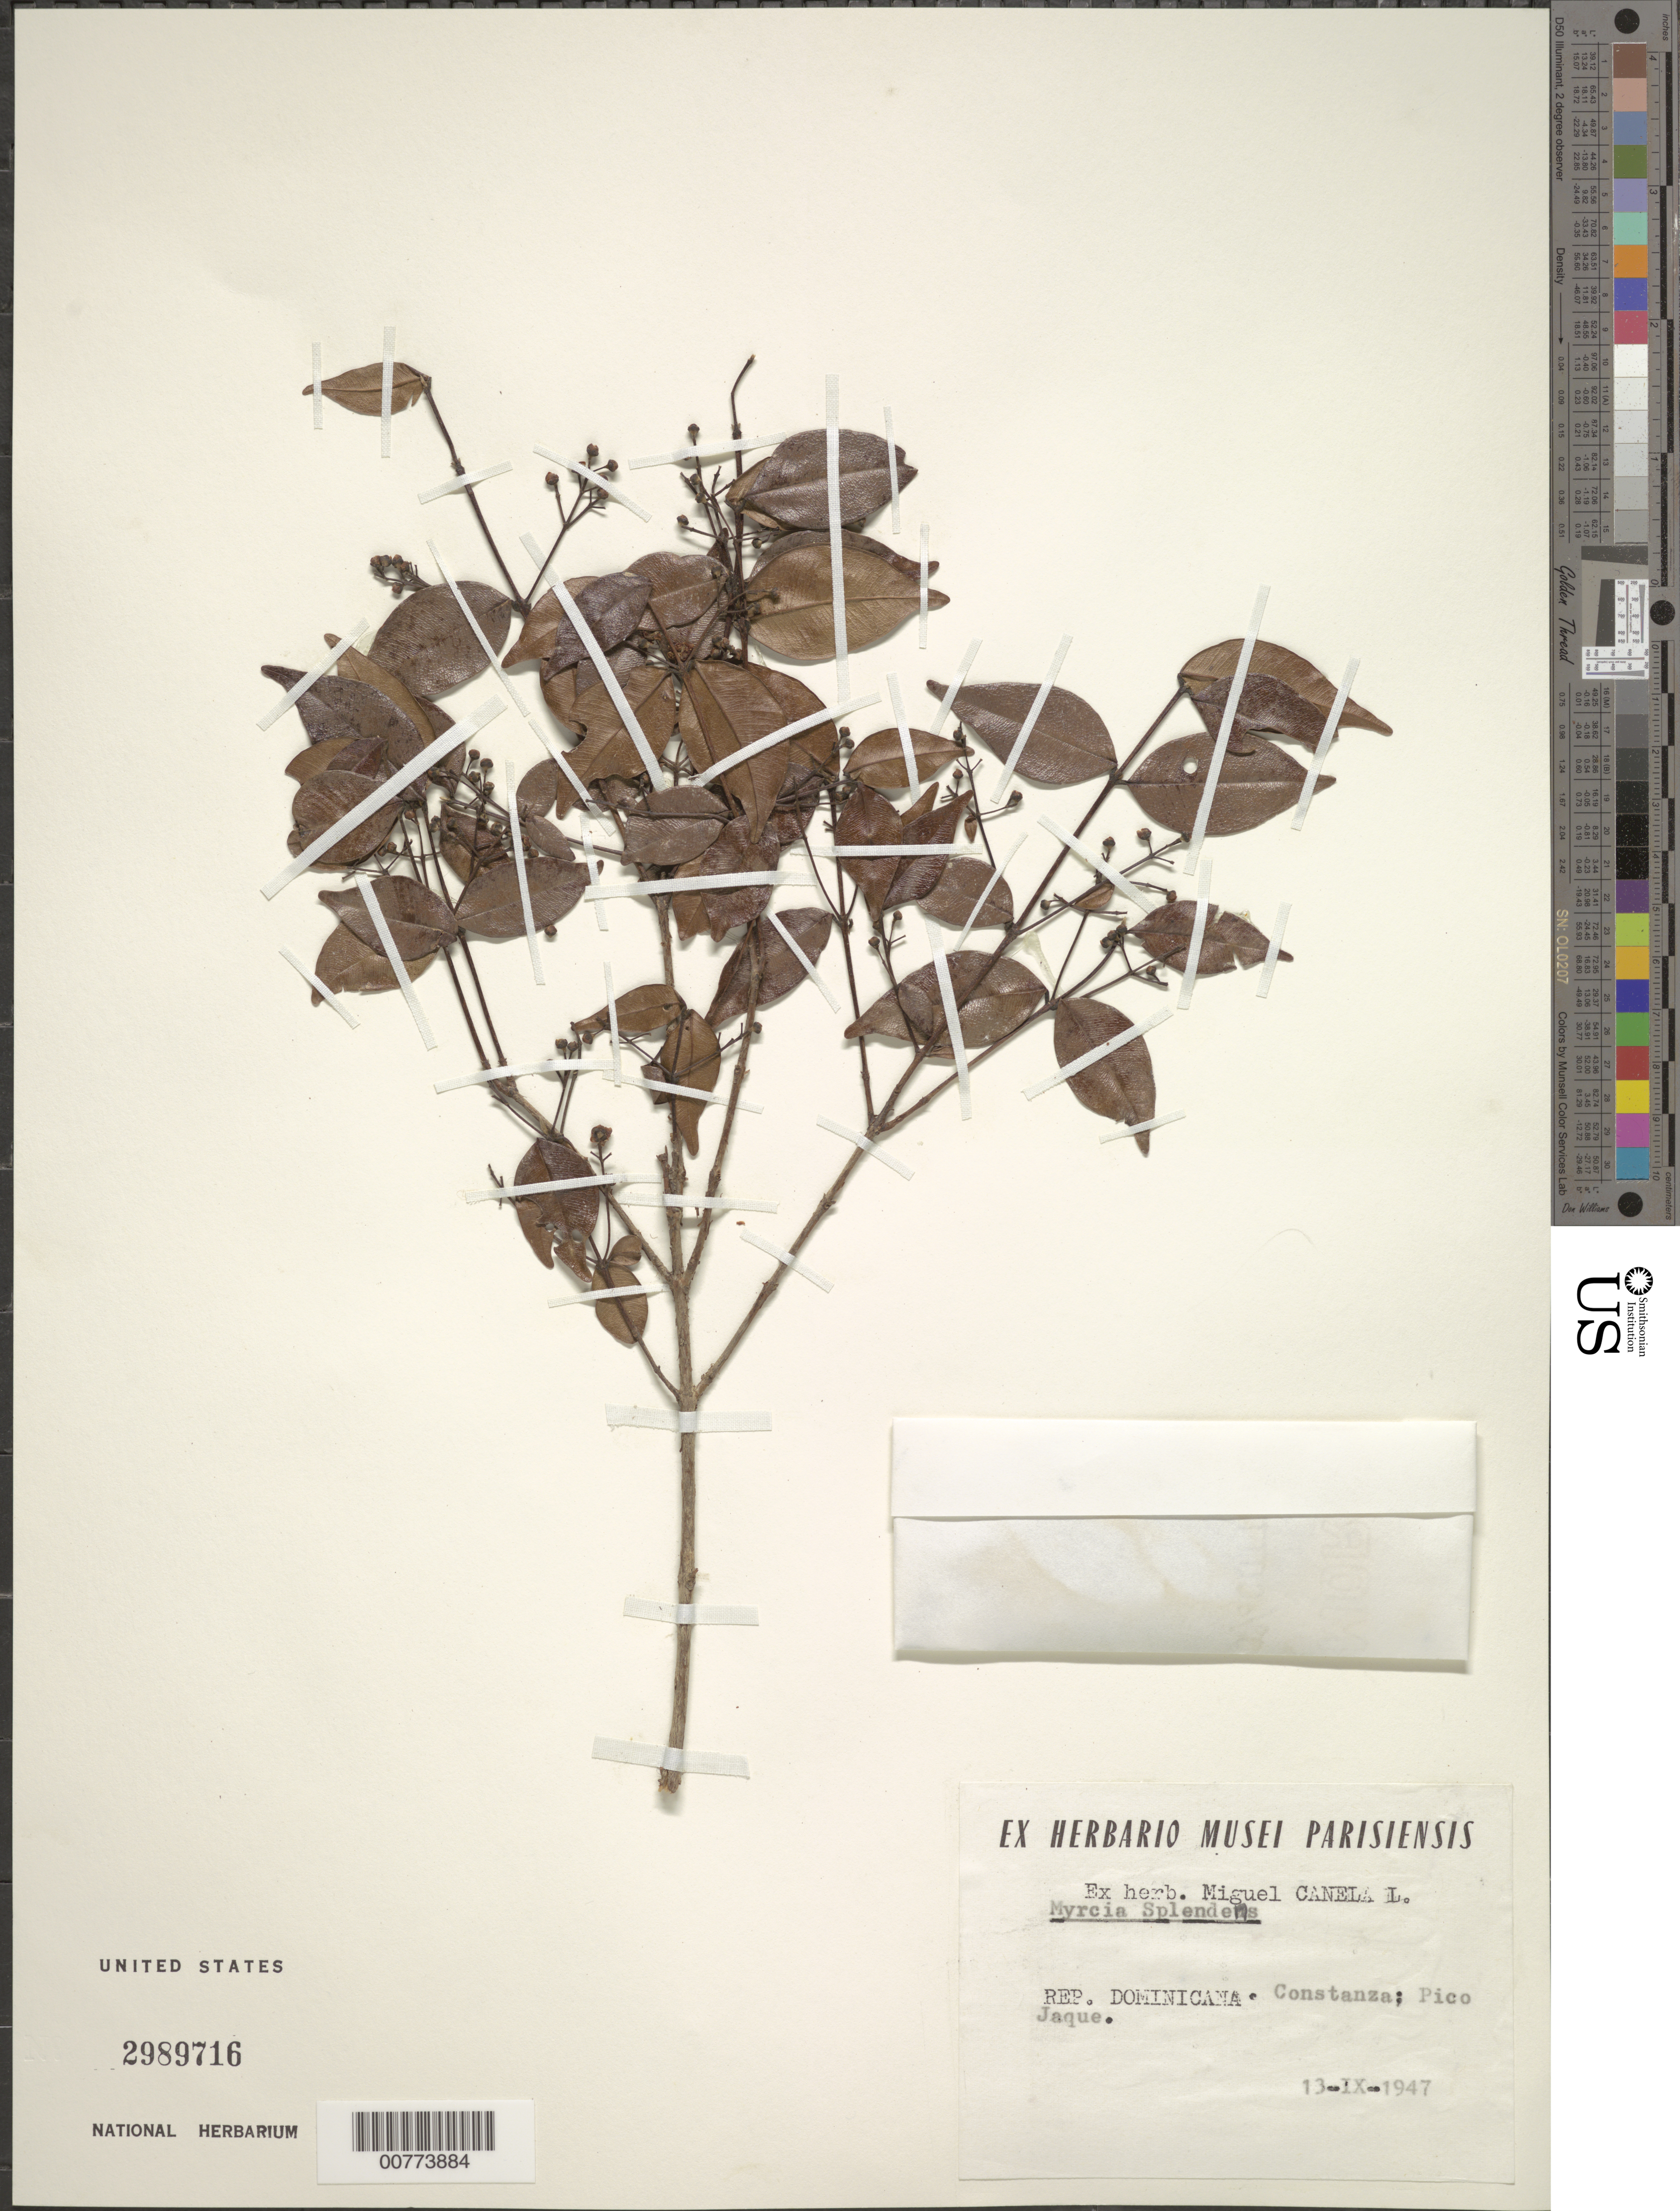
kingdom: Plantae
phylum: Tracheophyta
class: Magnoliopsida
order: Myrtales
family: Myrtaceae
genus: Myrcia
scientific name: Myrcia splendens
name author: (Sw.) DC.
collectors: M. Canela Lazaro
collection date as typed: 13 Sep 1947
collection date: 1947-09-13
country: Dominican Republic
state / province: La Vega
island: Hispaniola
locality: Constanza, Pico Jaque.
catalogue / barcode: US 2989716